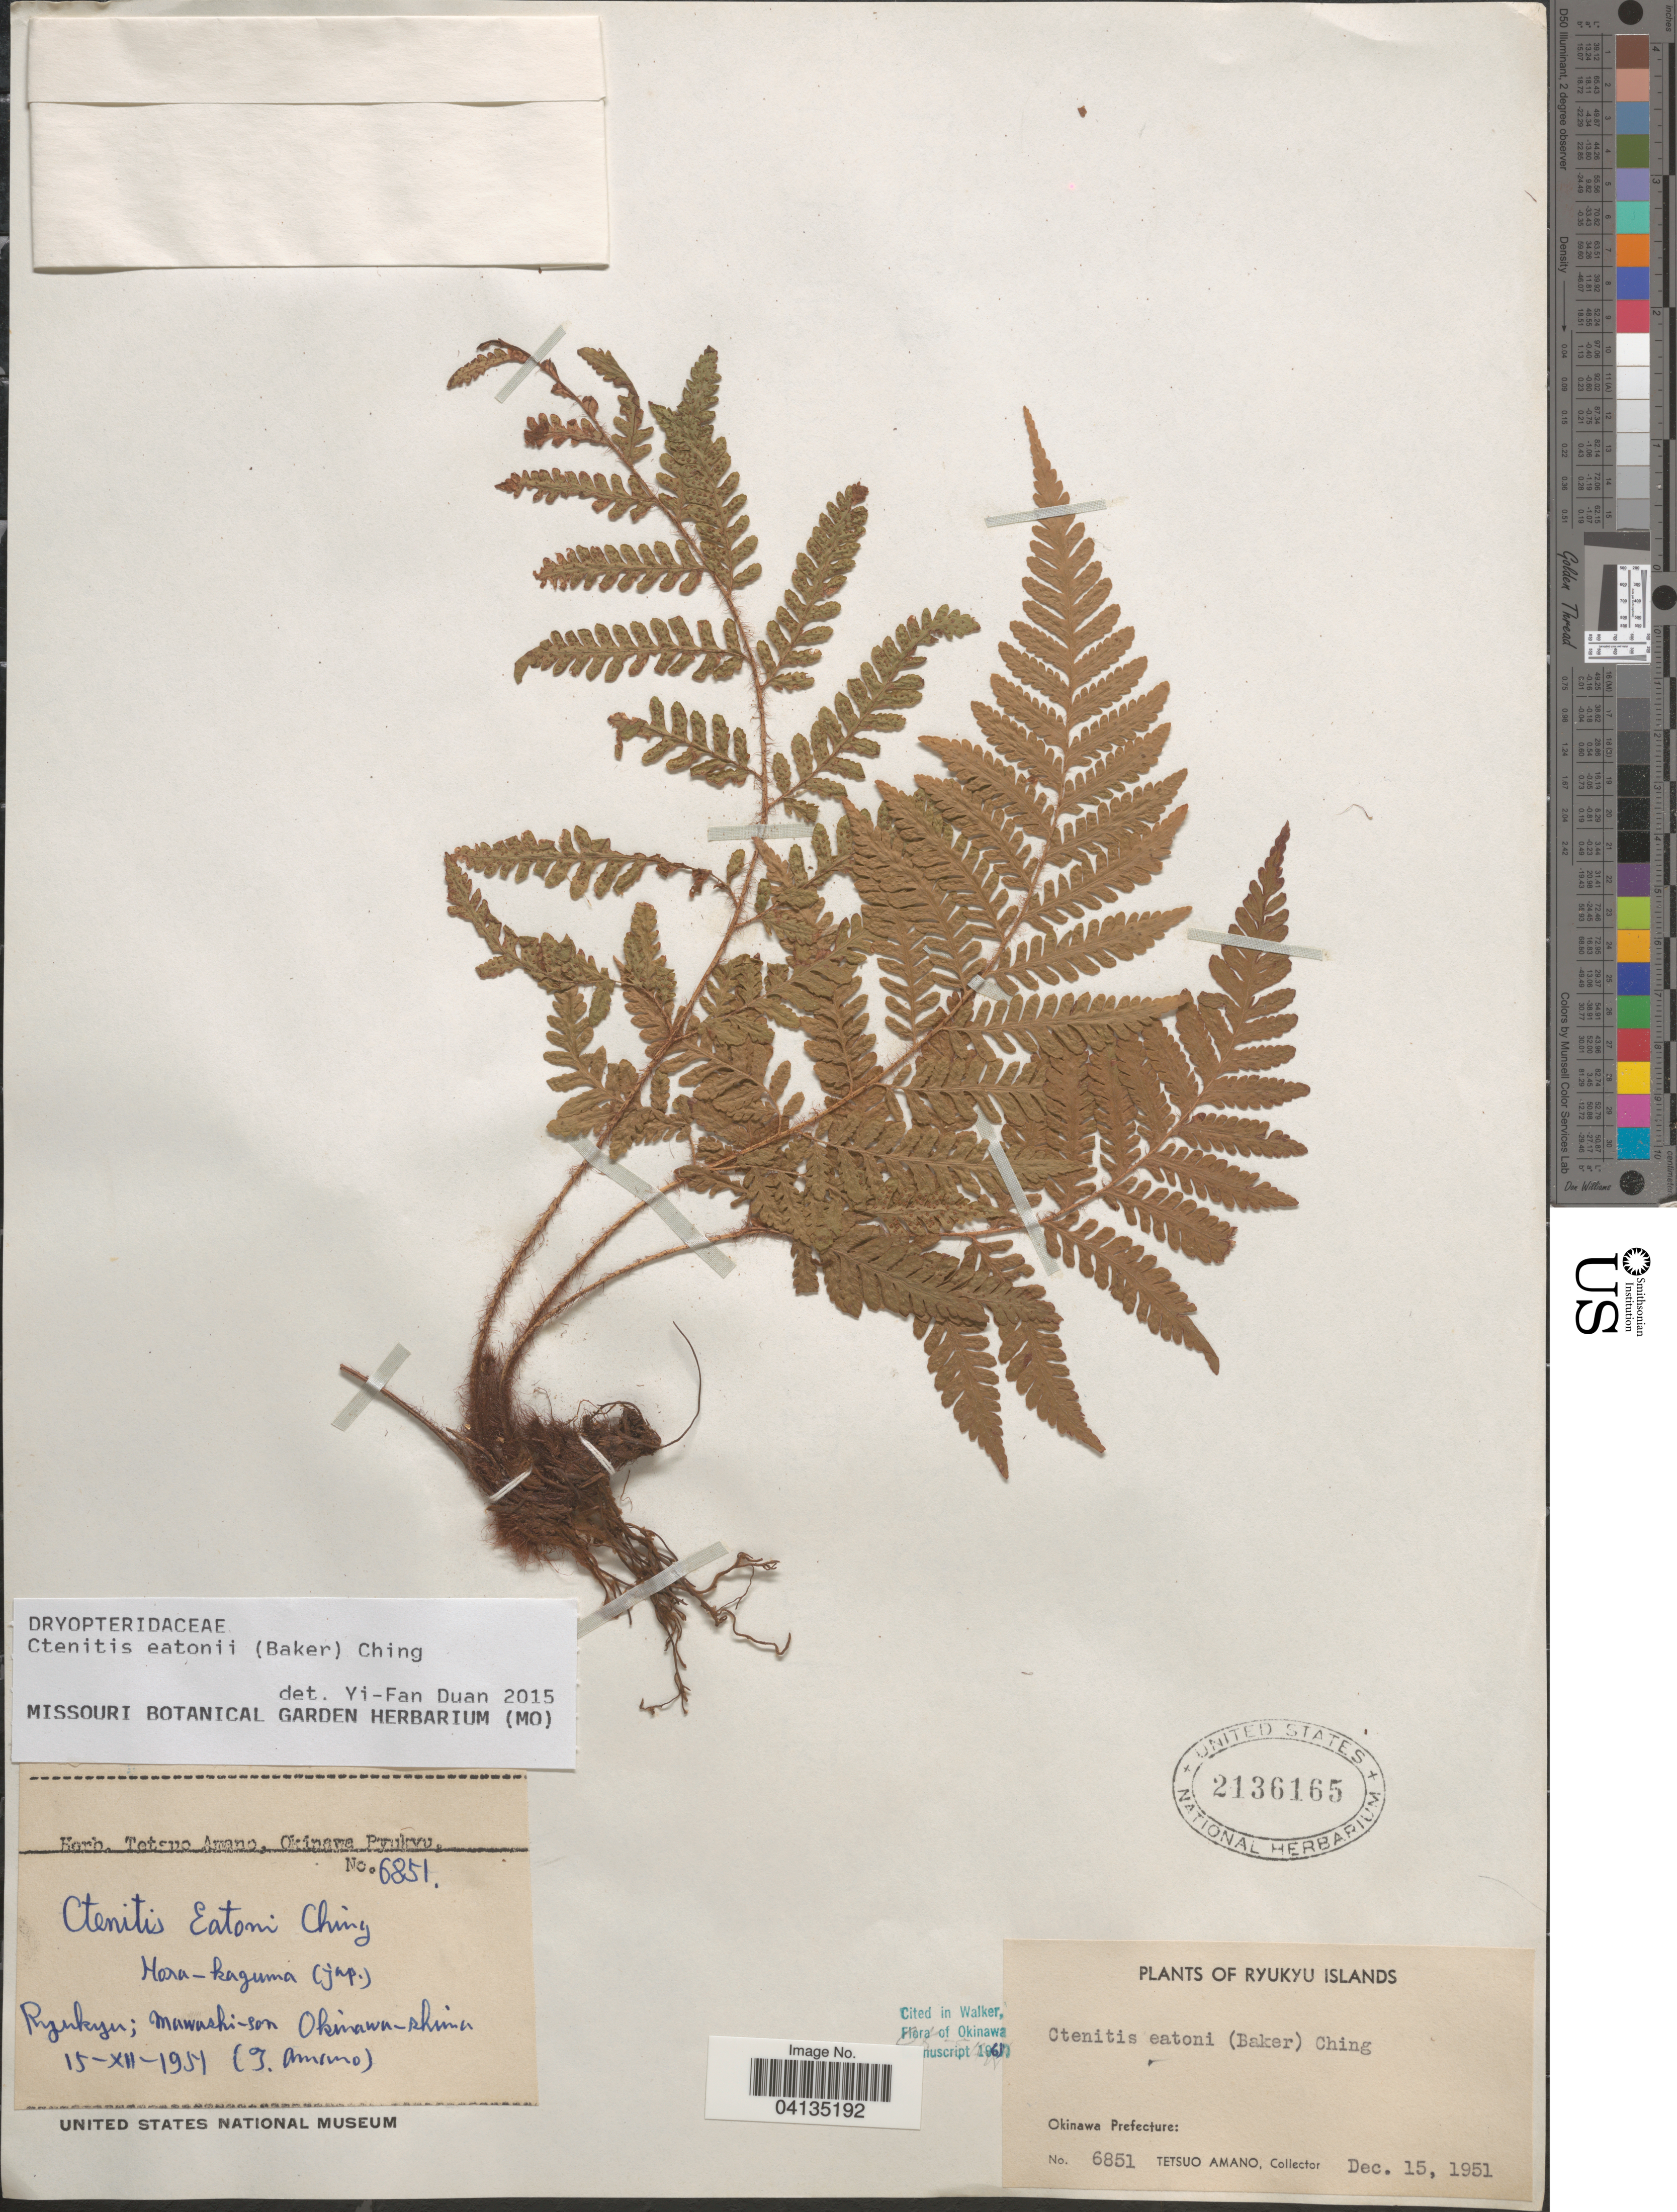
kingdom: Plantae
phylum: Tracheophyta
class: Polypodiopsida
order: Polypodiales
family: Dryopteridaceae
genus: Ctenitis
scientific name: Ctenitis eatonii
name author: (Baker) Ching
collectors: T. Amano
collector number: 6851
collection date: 1951-12-15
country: Japan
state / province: Okinawa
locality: Ryukyu; mawashi-son Okinawa-shima.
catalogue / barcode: US 2136165